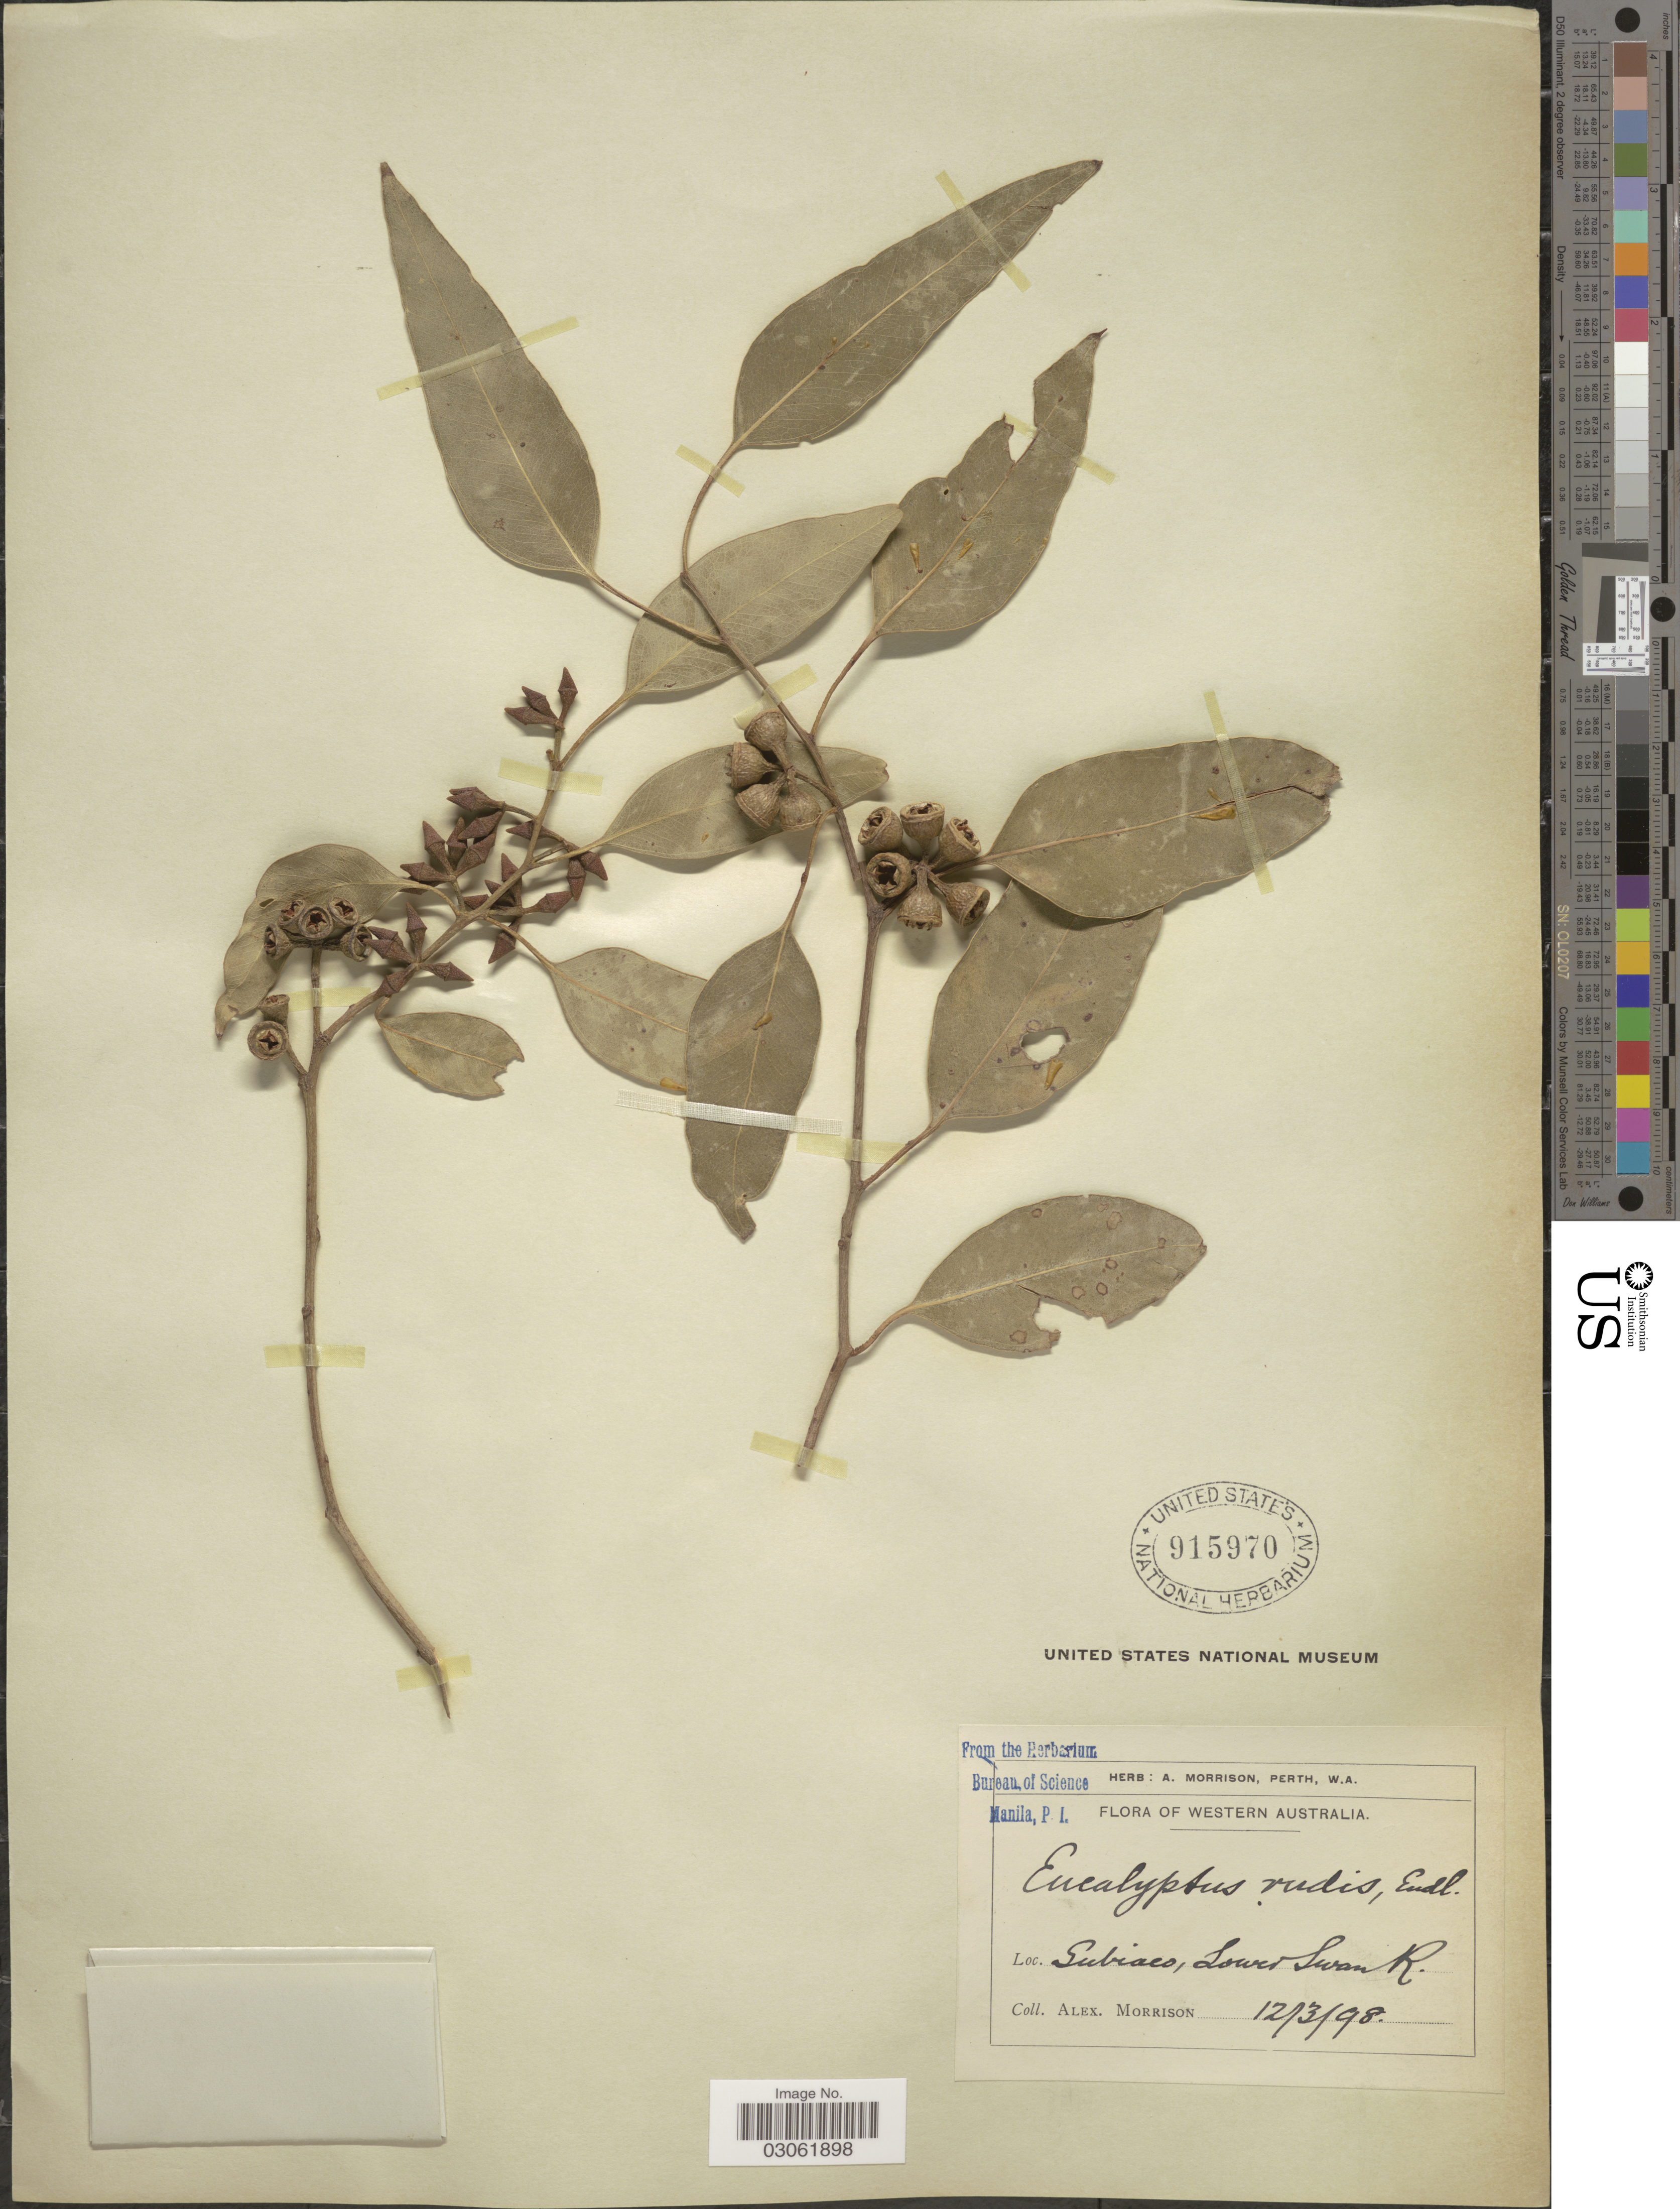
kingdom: Plantae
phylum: Tracheophyta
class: Magnoliopsida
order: Myrtales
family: Myrtaceae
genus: Eucalyptus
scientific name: Eucalyptus rudis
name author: Endl.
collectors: A. Morrison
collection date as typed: Transcribed d/m/y: 12/3/98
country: Australia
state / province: Western Australia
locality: Subiaco, Lower Swan R.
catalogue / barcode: US 915970